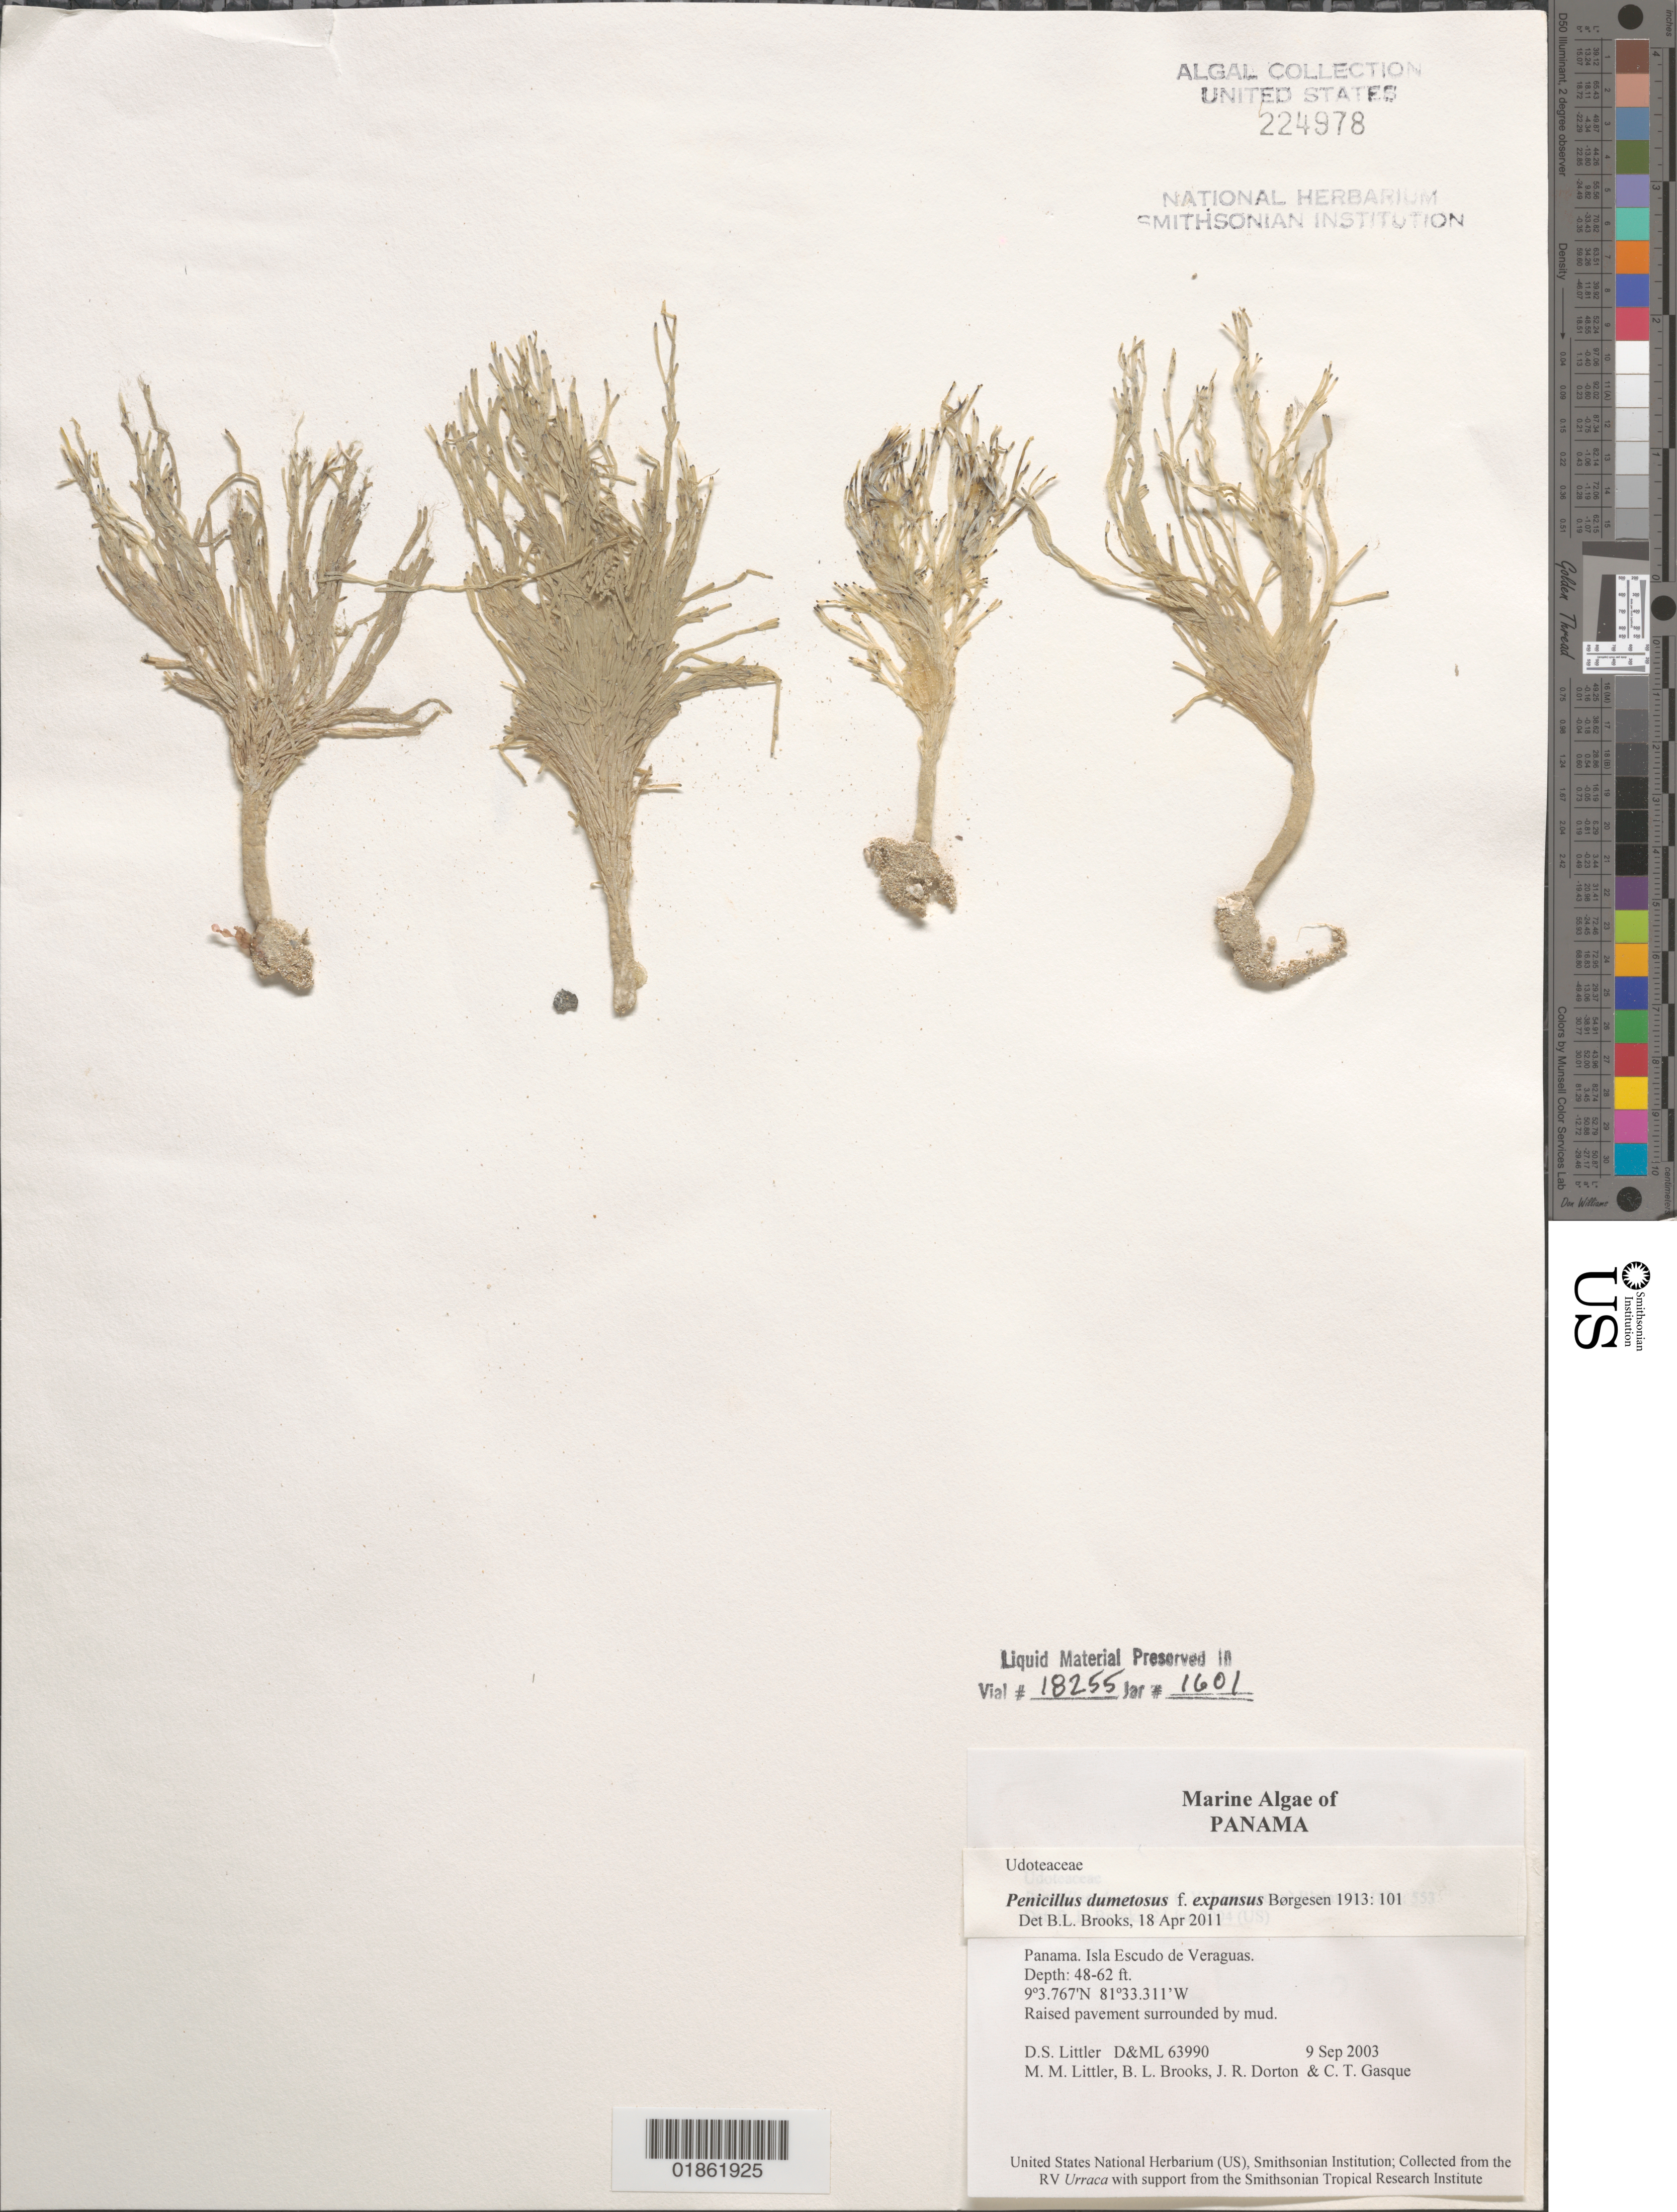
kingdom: Plantae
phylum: Chlorophyta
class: Ulvophyceae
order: Bryopsidales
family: Udoteaceae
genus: Penicillus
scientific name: Penicillus dumetosus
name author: (J.V.Lamouroux) Blainville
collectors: D. S. Littler, M. M. Littler & C. Gasque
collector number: D&ML 63990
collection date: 2003-09-09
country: Panama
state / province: Ngöbe-Buglé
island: Escudo de Veraguas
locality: Isla Escudo de Veraguas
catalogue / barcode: US 224978